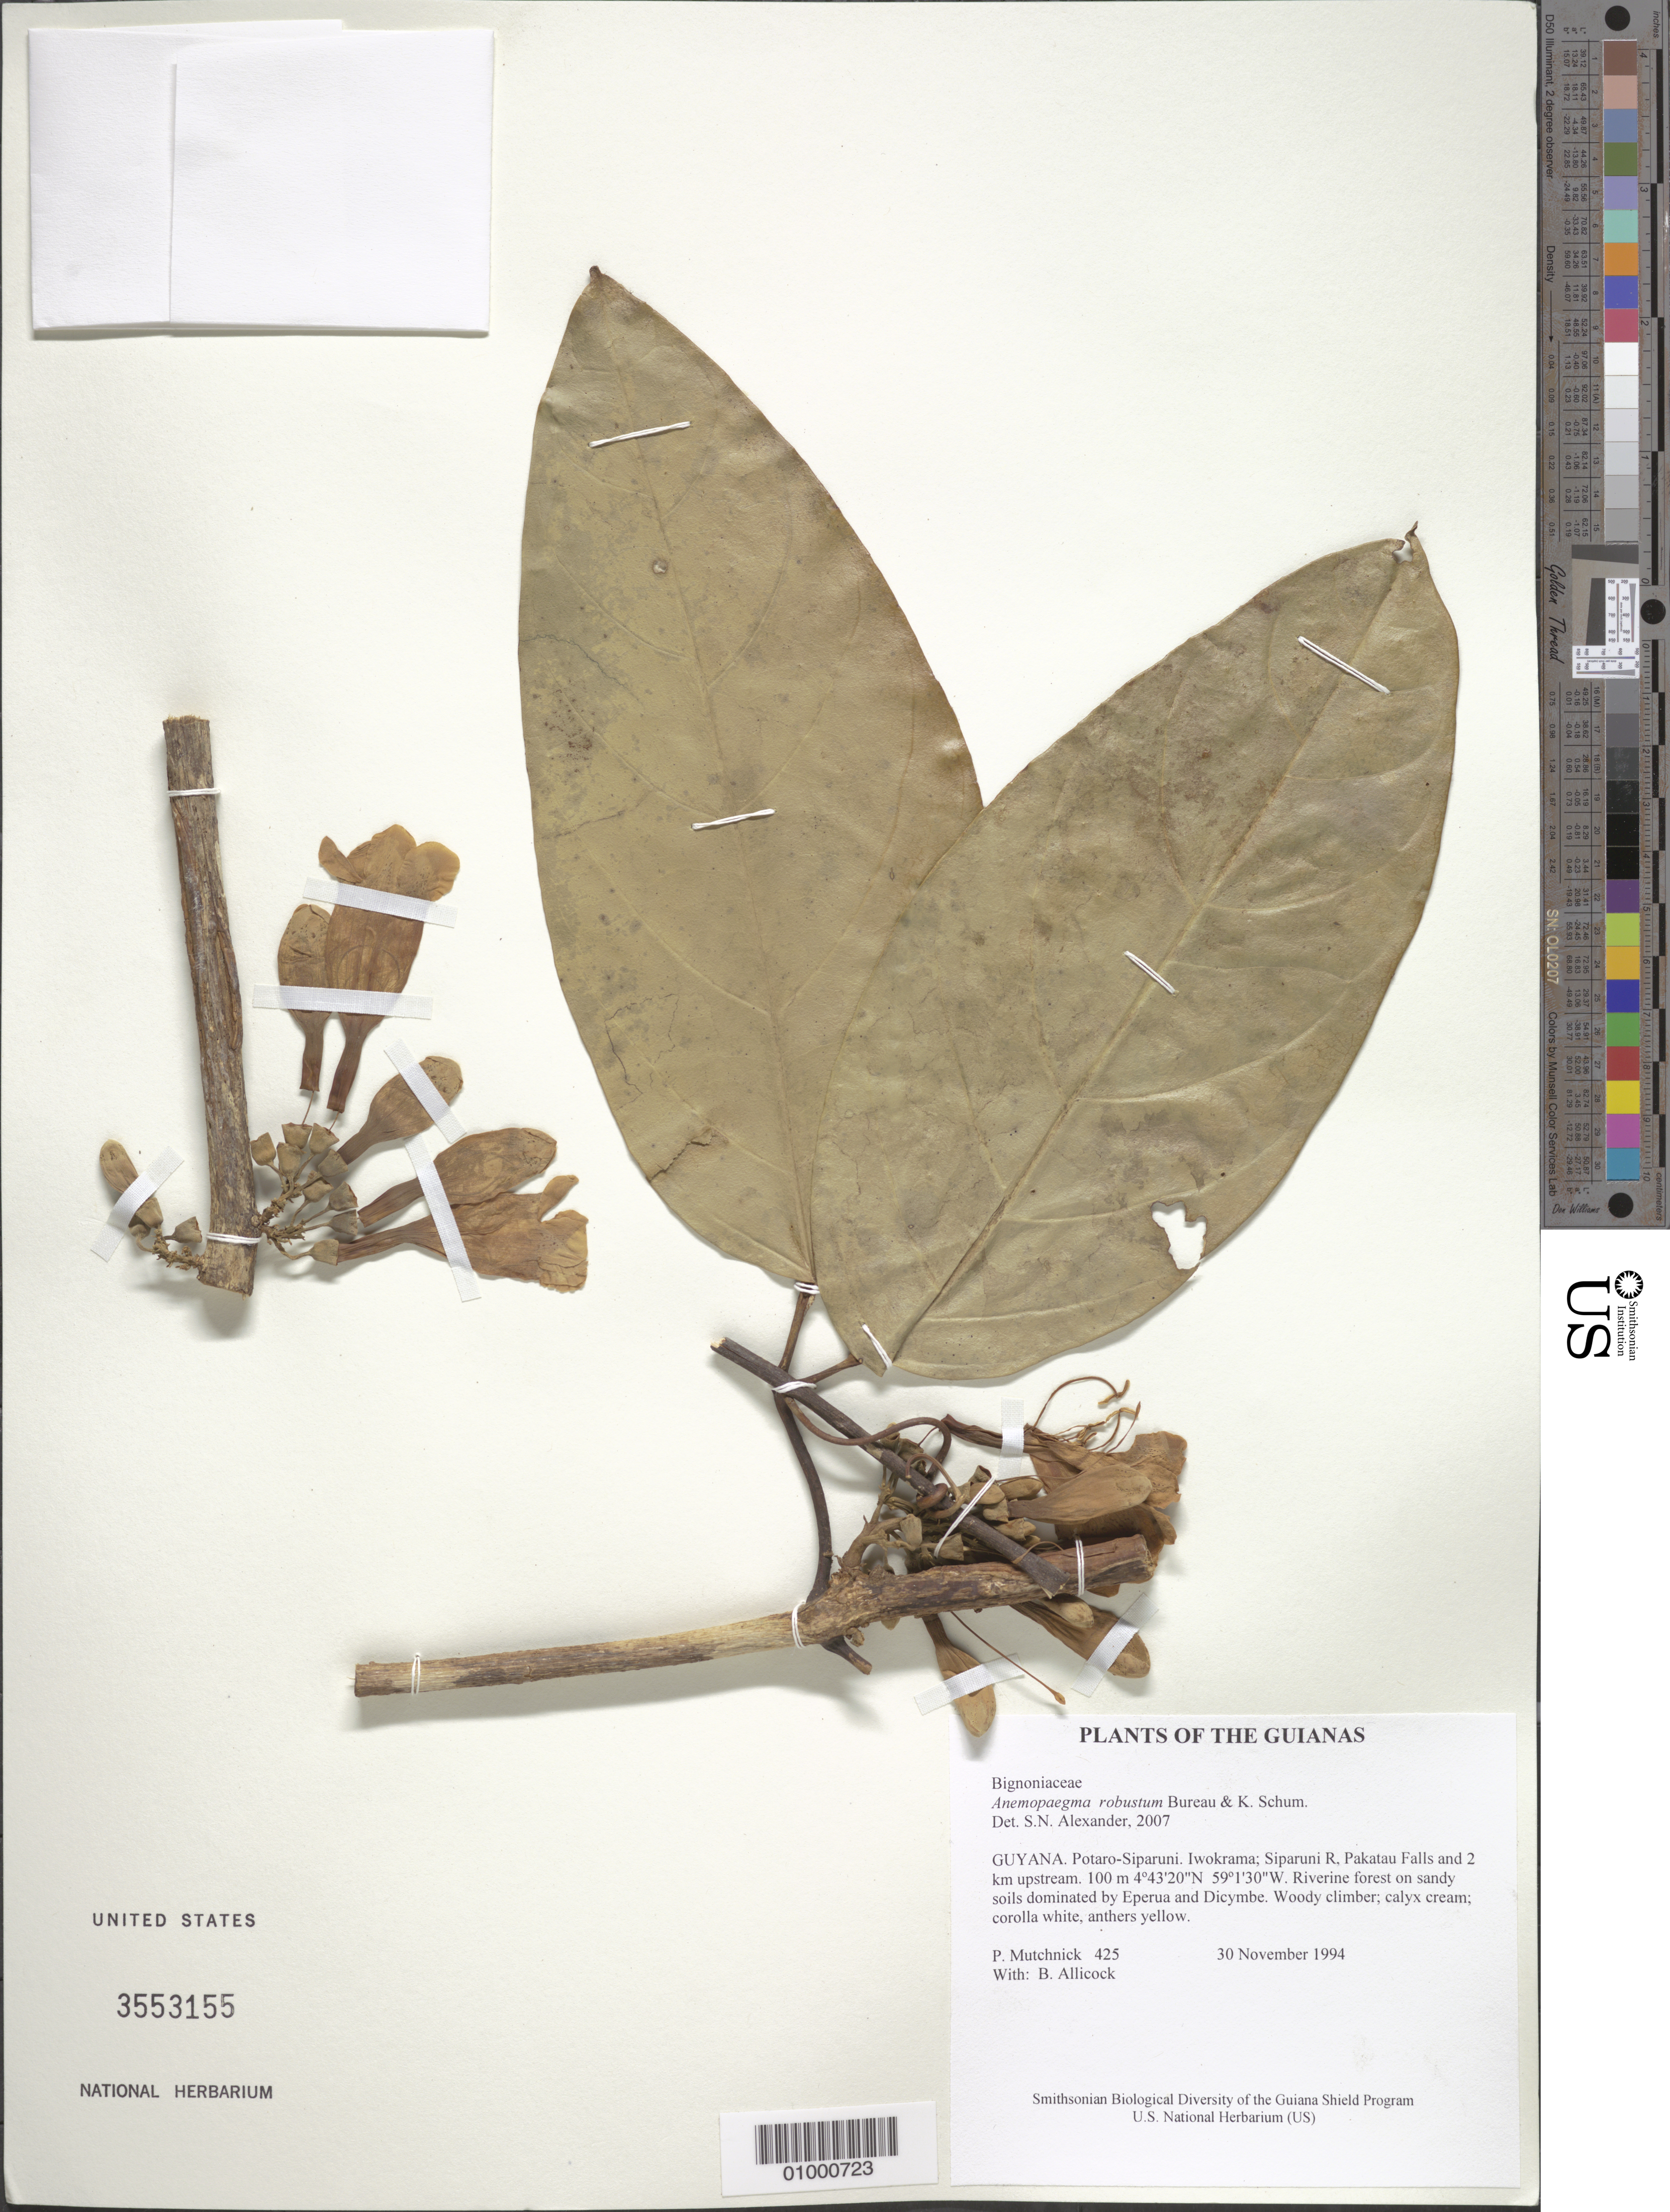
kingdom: Plantae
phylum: Tracheophyta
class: Magnoliopsida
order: Lamiales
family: Bignoniaceae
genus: Anemopaegma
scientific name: Anemopaegma robustum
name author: Bureau & K. Schum.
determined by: Alexander, S. N.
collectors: P. Mutchnick & B. Allicock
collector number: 425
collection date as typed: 30 November 1994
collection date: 1994-11-30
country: Guyana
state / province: Potaro-Siparuni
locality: Iwokrama; Siparuni R, Pakatau Falls and 2 km upstream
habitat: Riverine forest on sandy soils dominated by Eperua and Dicymbe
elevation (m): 100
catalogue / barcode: US 3553155